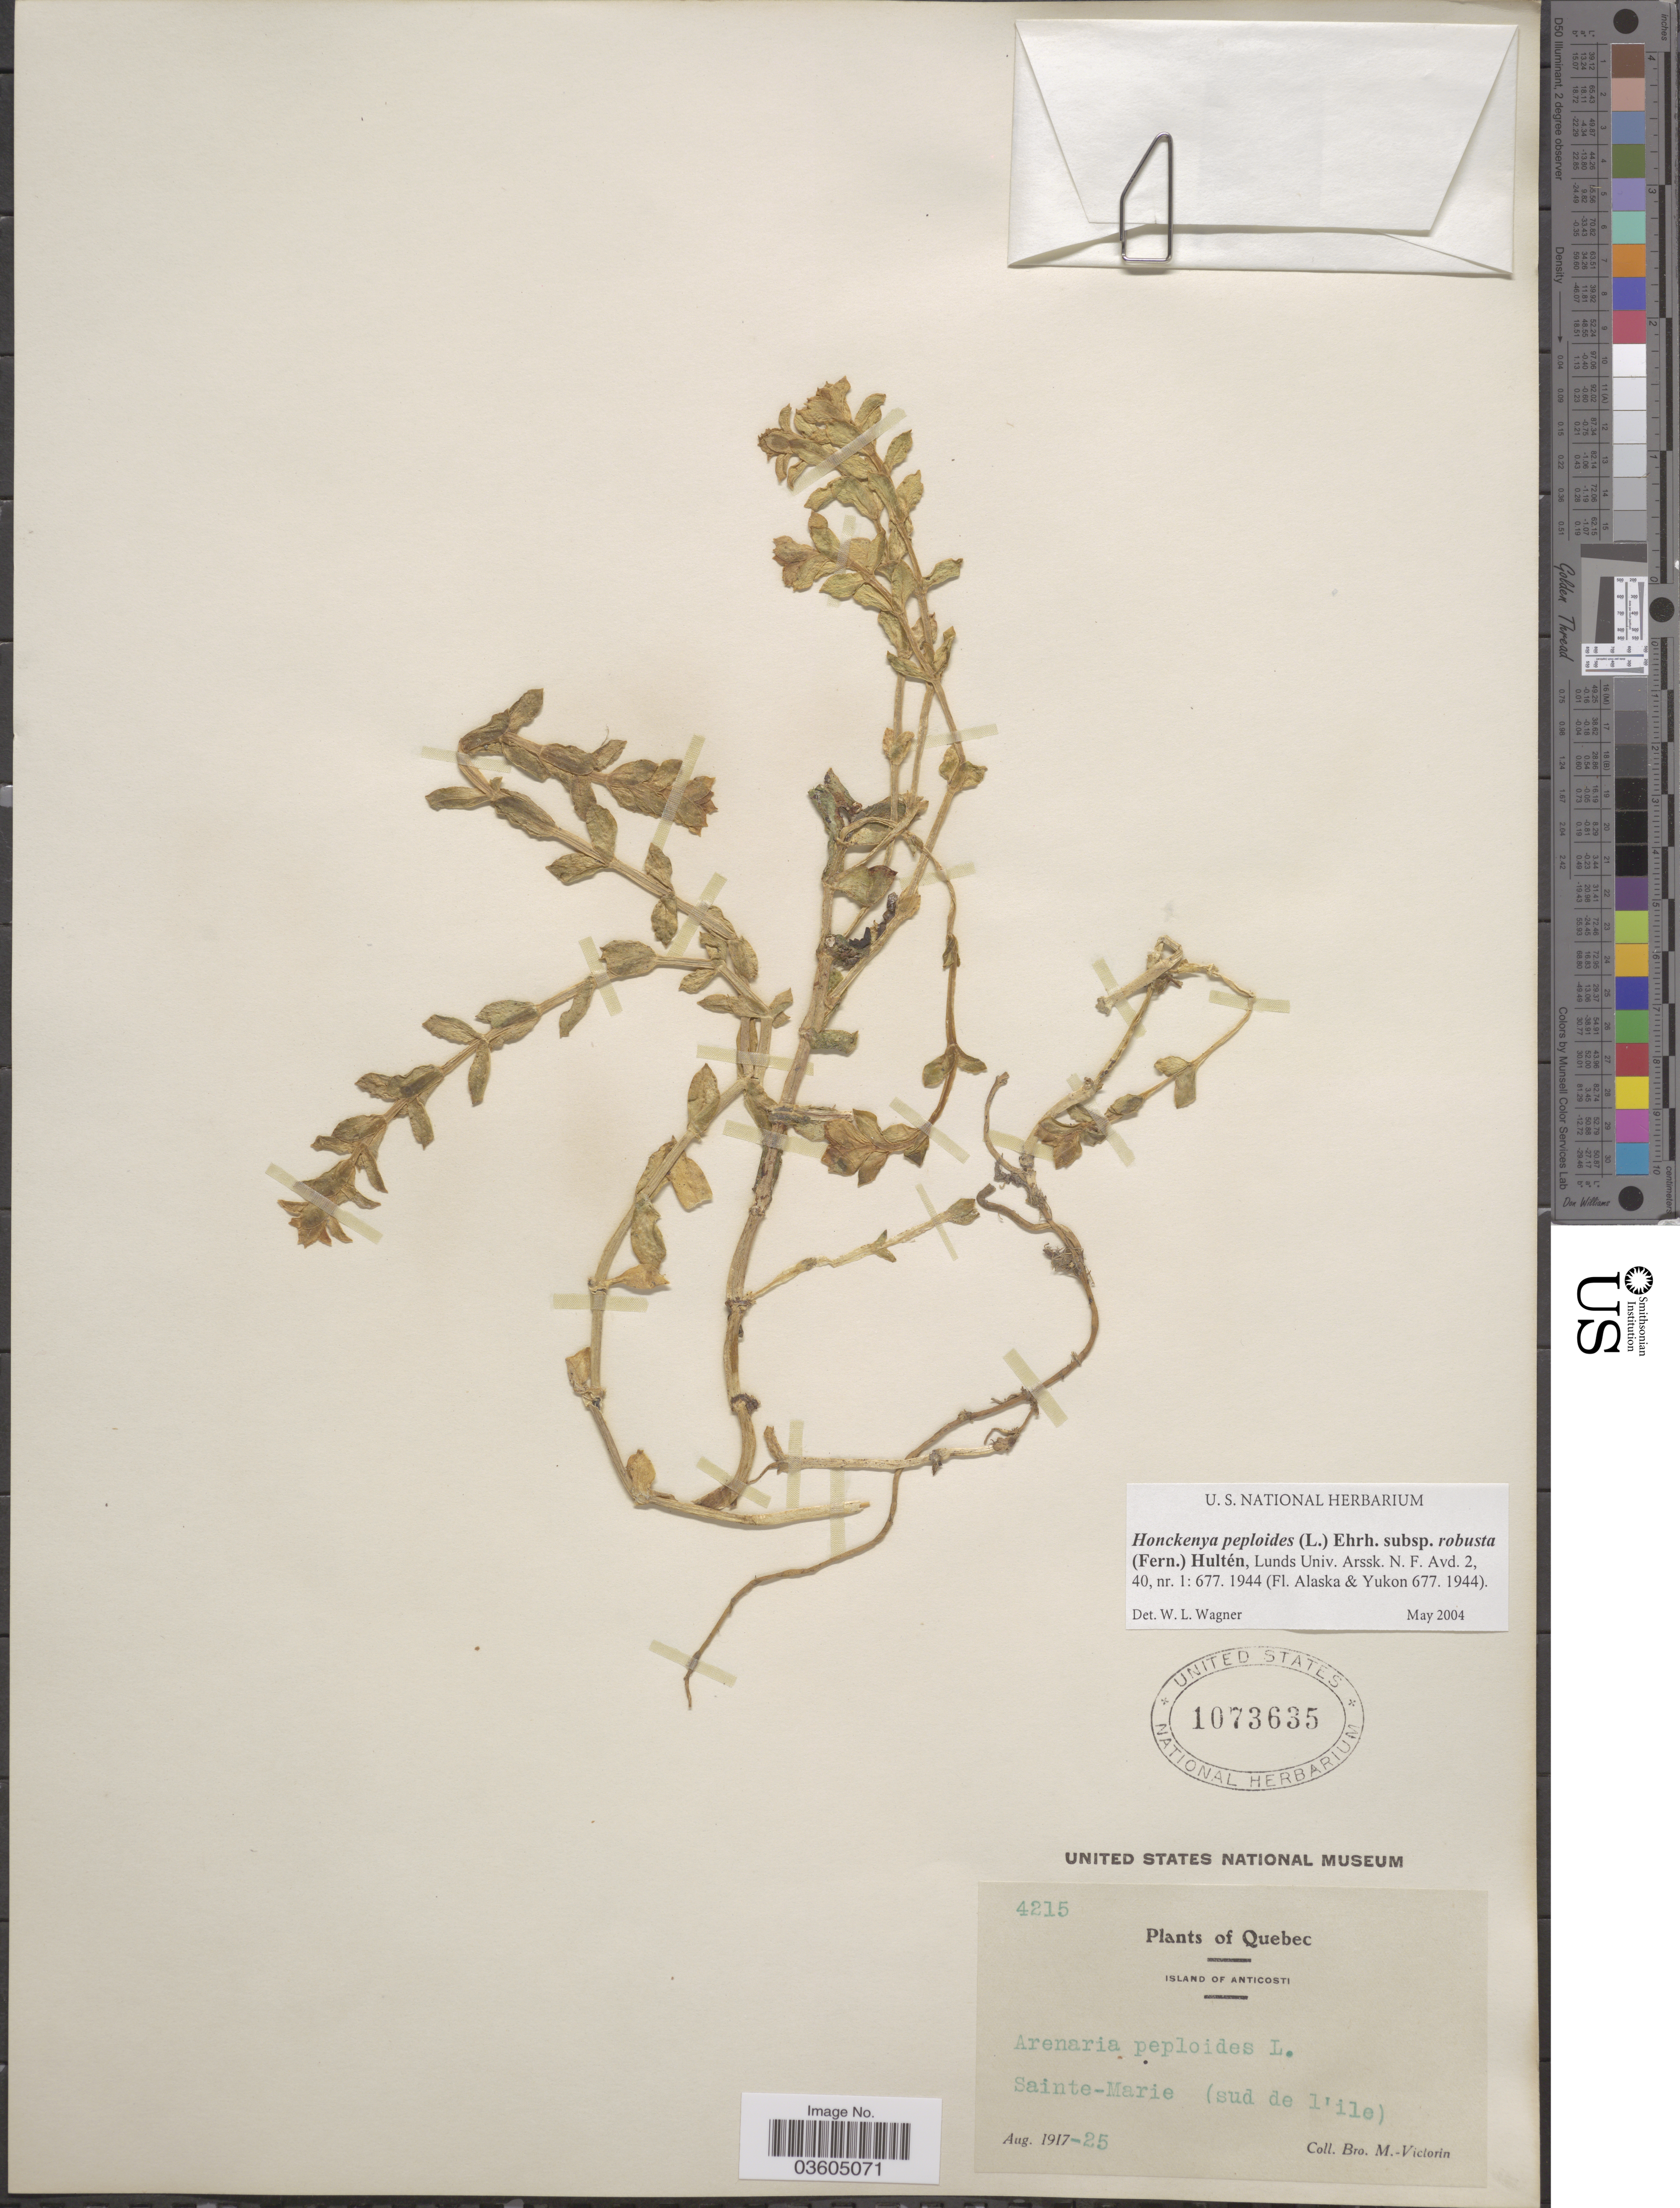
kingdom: Plantae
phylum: Tracheophyta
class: Magnoliopsida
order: Caryophyllales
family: Caryophyllaceae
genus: Honckenya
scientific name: Honckenya peploides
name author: (L.) Ehrh.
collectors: Fr. Marie-Victorin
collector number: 4215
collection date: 1917-08/1925-08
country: Canada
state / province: Quebec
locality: Island of Anticosti. Sainte-Marie (sud de l'isle).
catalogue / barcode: US 1073635